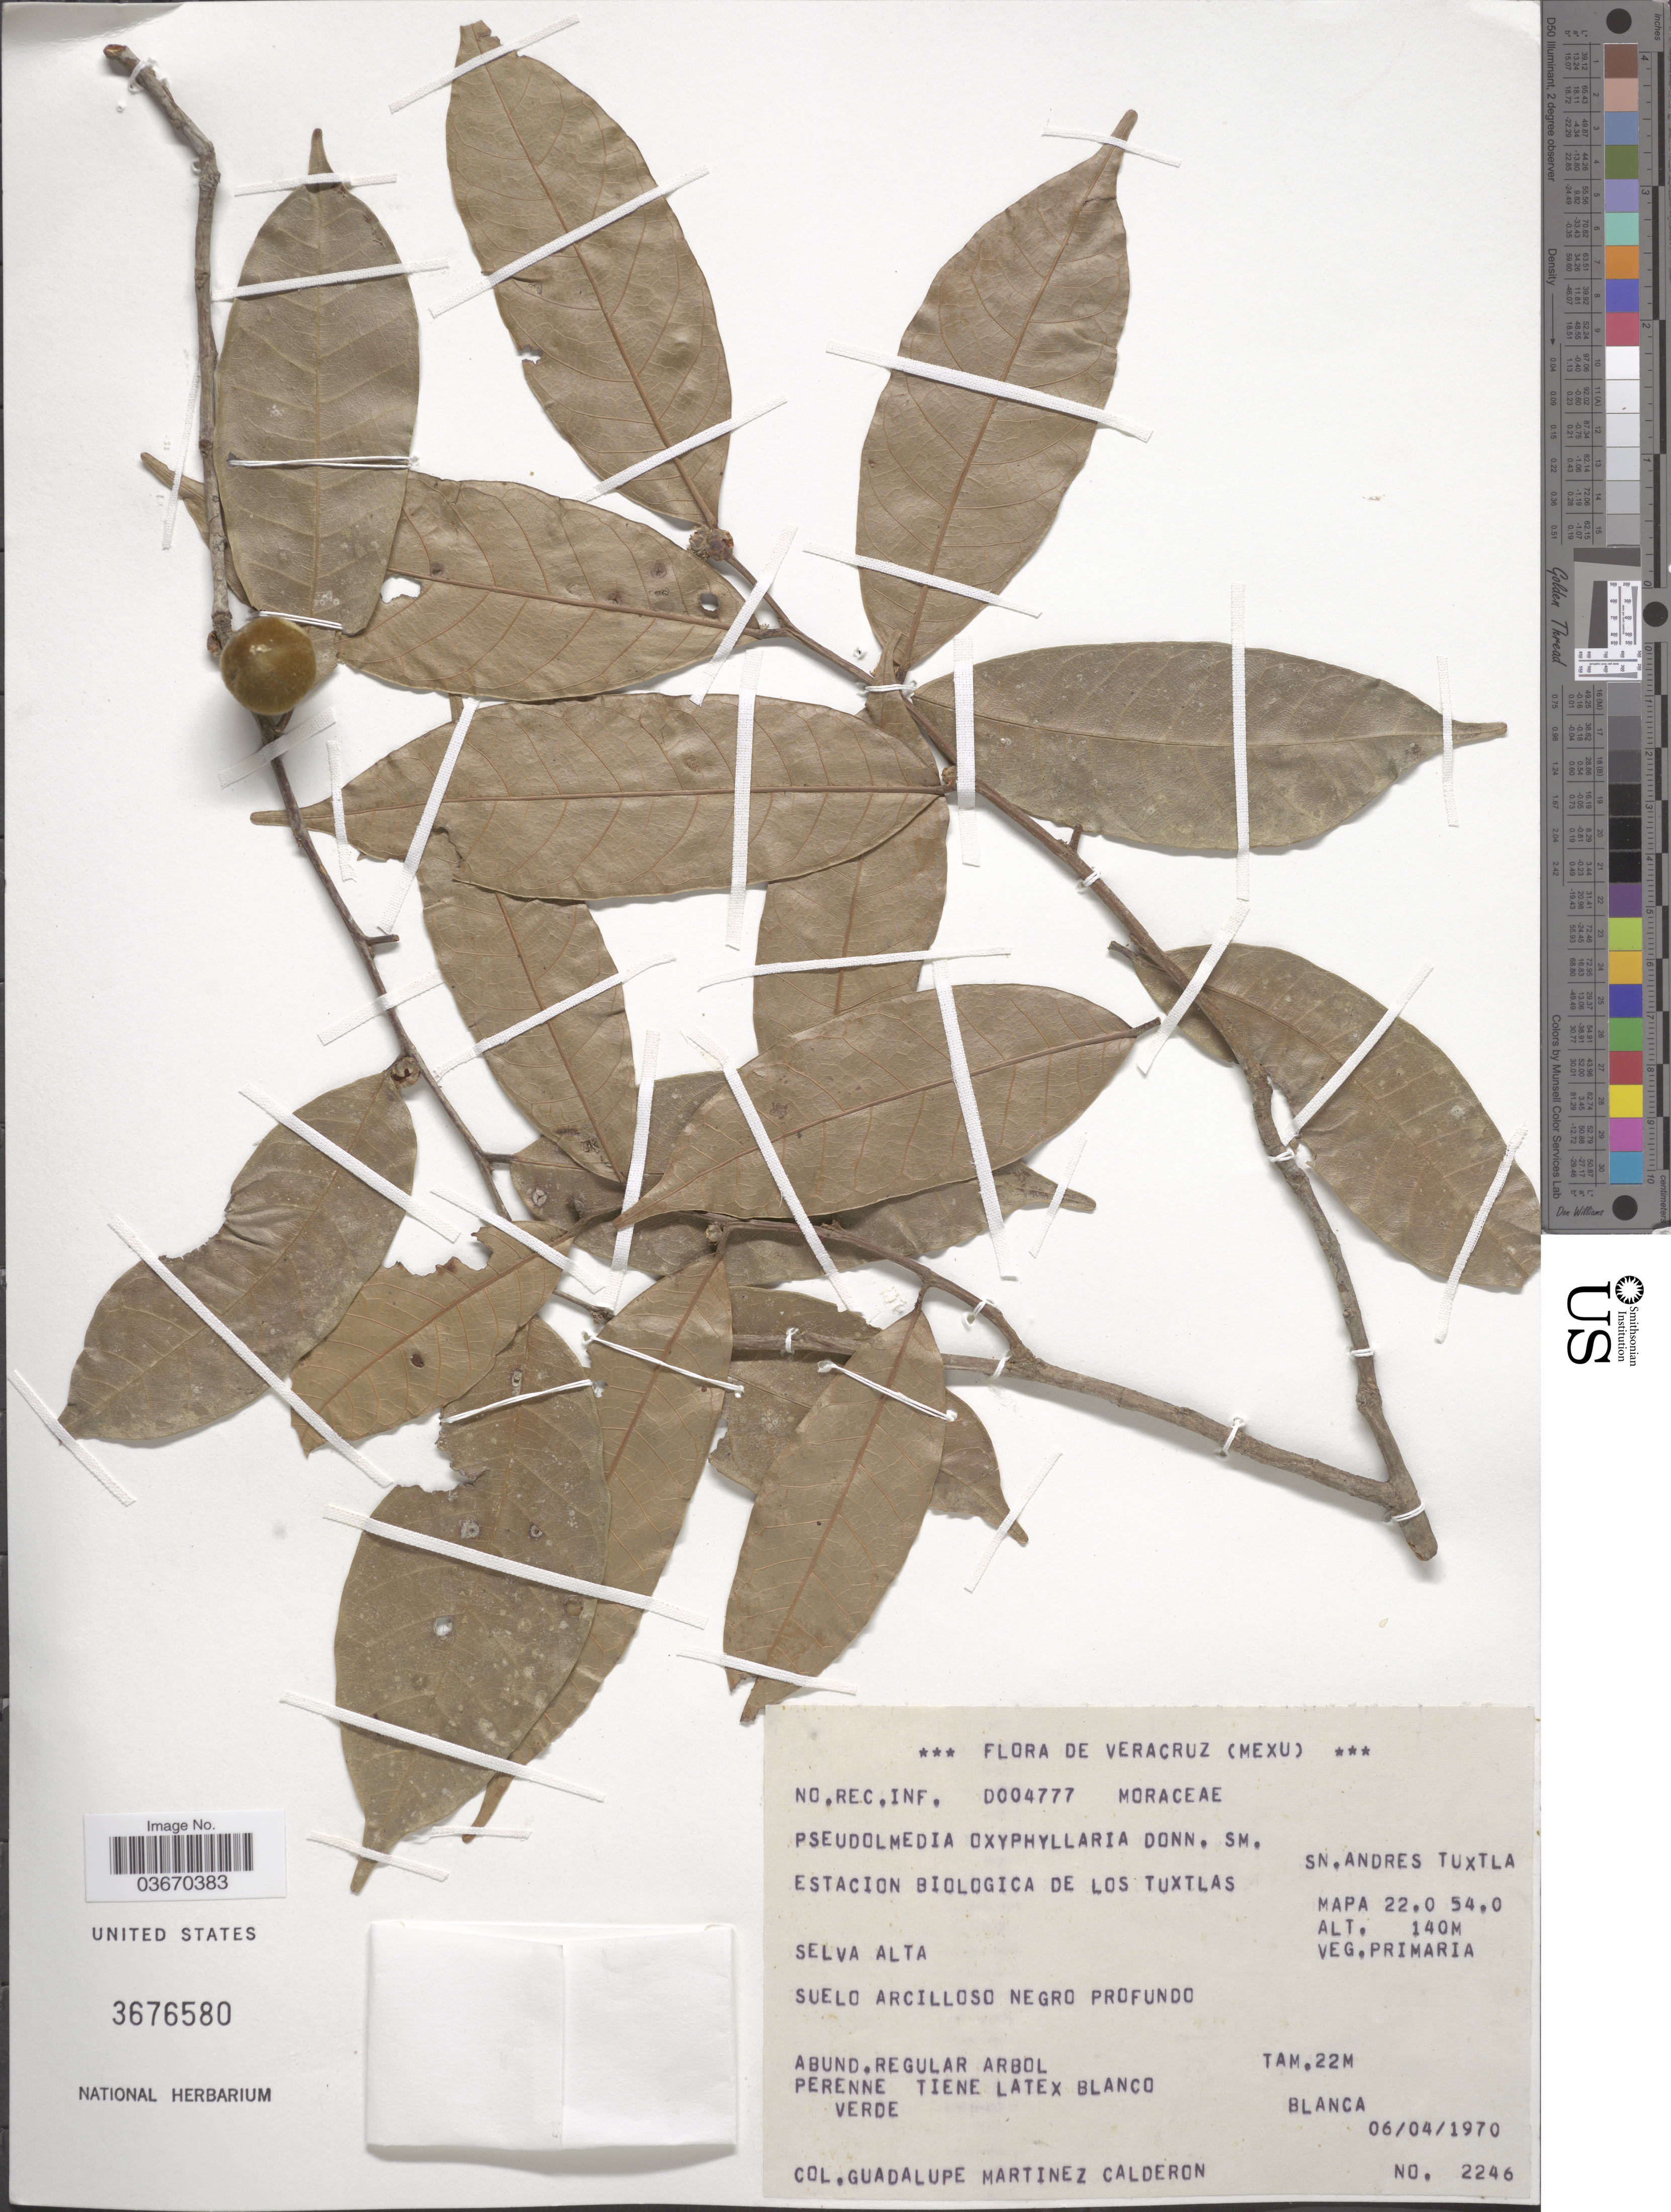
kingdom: Plantae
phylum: Tracheophyta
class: Magnoliopsida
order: Rosales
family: Moraceae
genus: Pseudolmedia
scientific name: Pseudolmedia oxyphyllaria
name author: Donn. Sm.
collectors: G. Martinez-C.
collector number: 2246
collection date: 1970-04-06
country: Mexico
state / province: Veracruz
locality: Veracruz. Estacion Biologica de los Tuxtlas. Sn. Andres Tuxtla. Mapa 22.0 54.0.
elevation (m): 140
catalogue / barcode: US 3676580